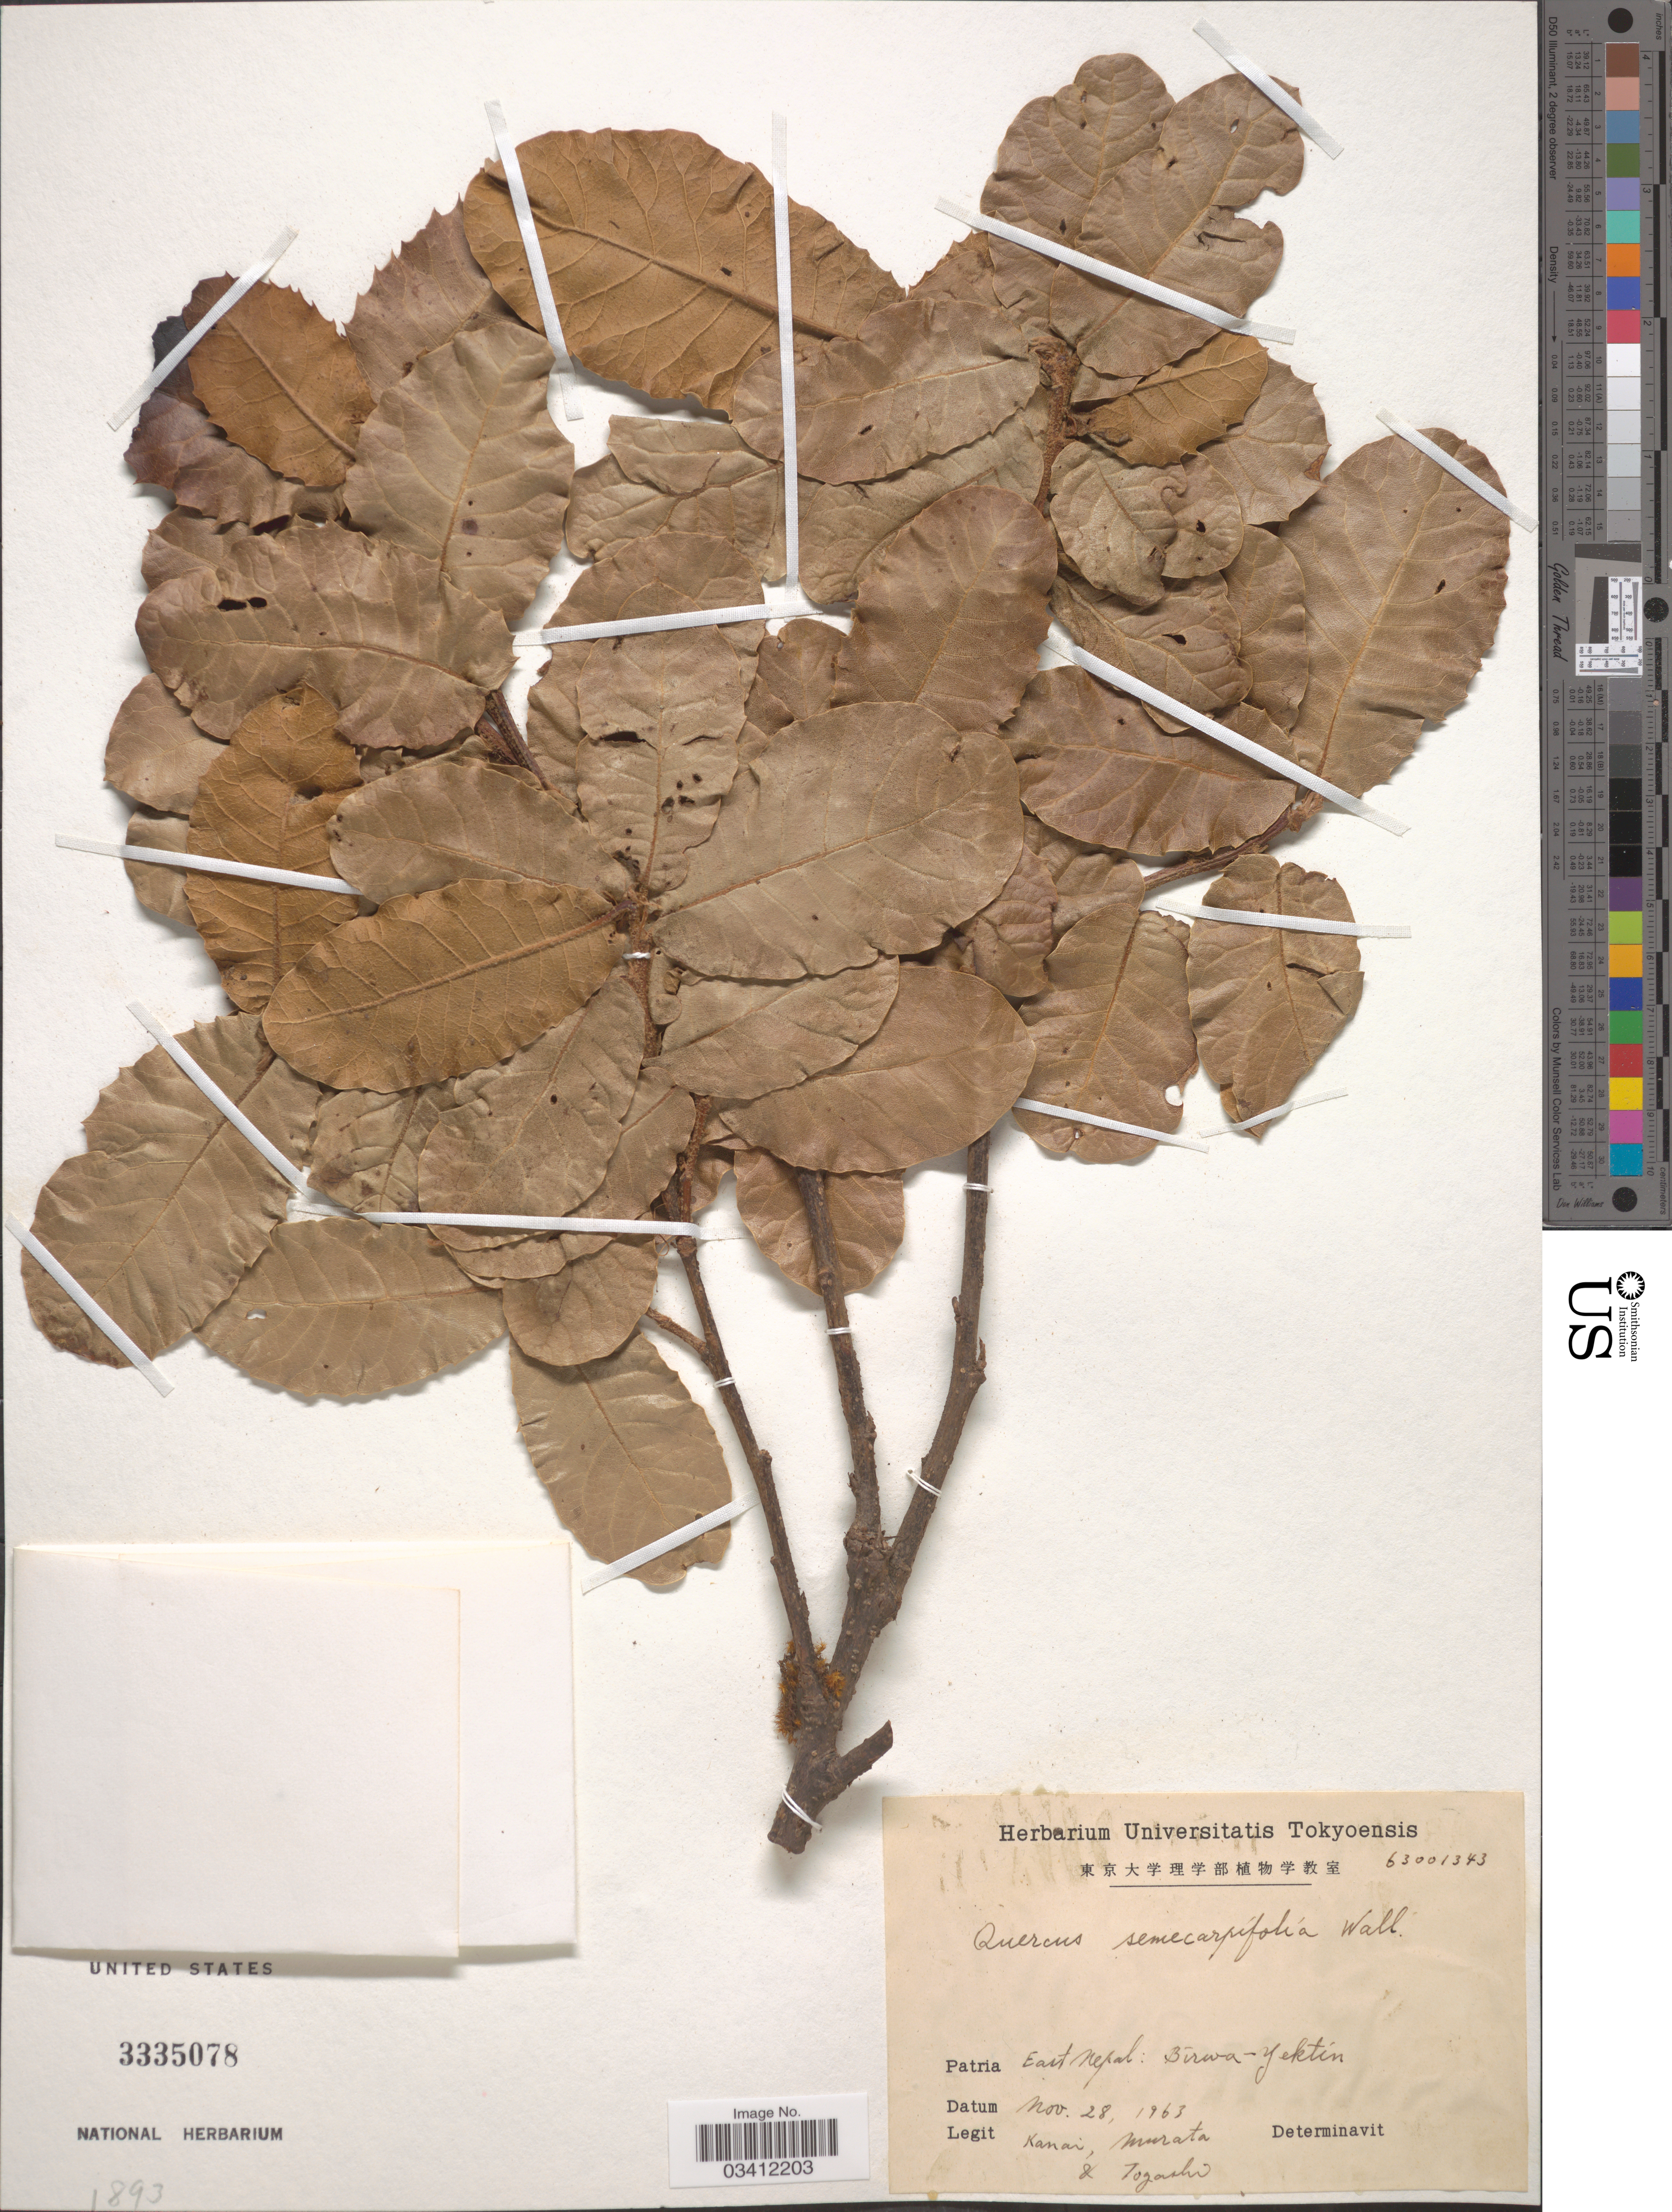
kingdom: Plantae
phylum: Tracheophyta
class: Magnoliopsida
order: Fagales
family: Fagaceae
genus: Quercus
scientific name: Quercus semecarpifolia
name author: Sm.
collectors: Kanai, -. Murata & Togashi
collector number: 63001343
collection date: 1963-11-28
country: Nepal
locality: East Nepal: Birwa - Yektin.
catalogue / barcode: US 3335078